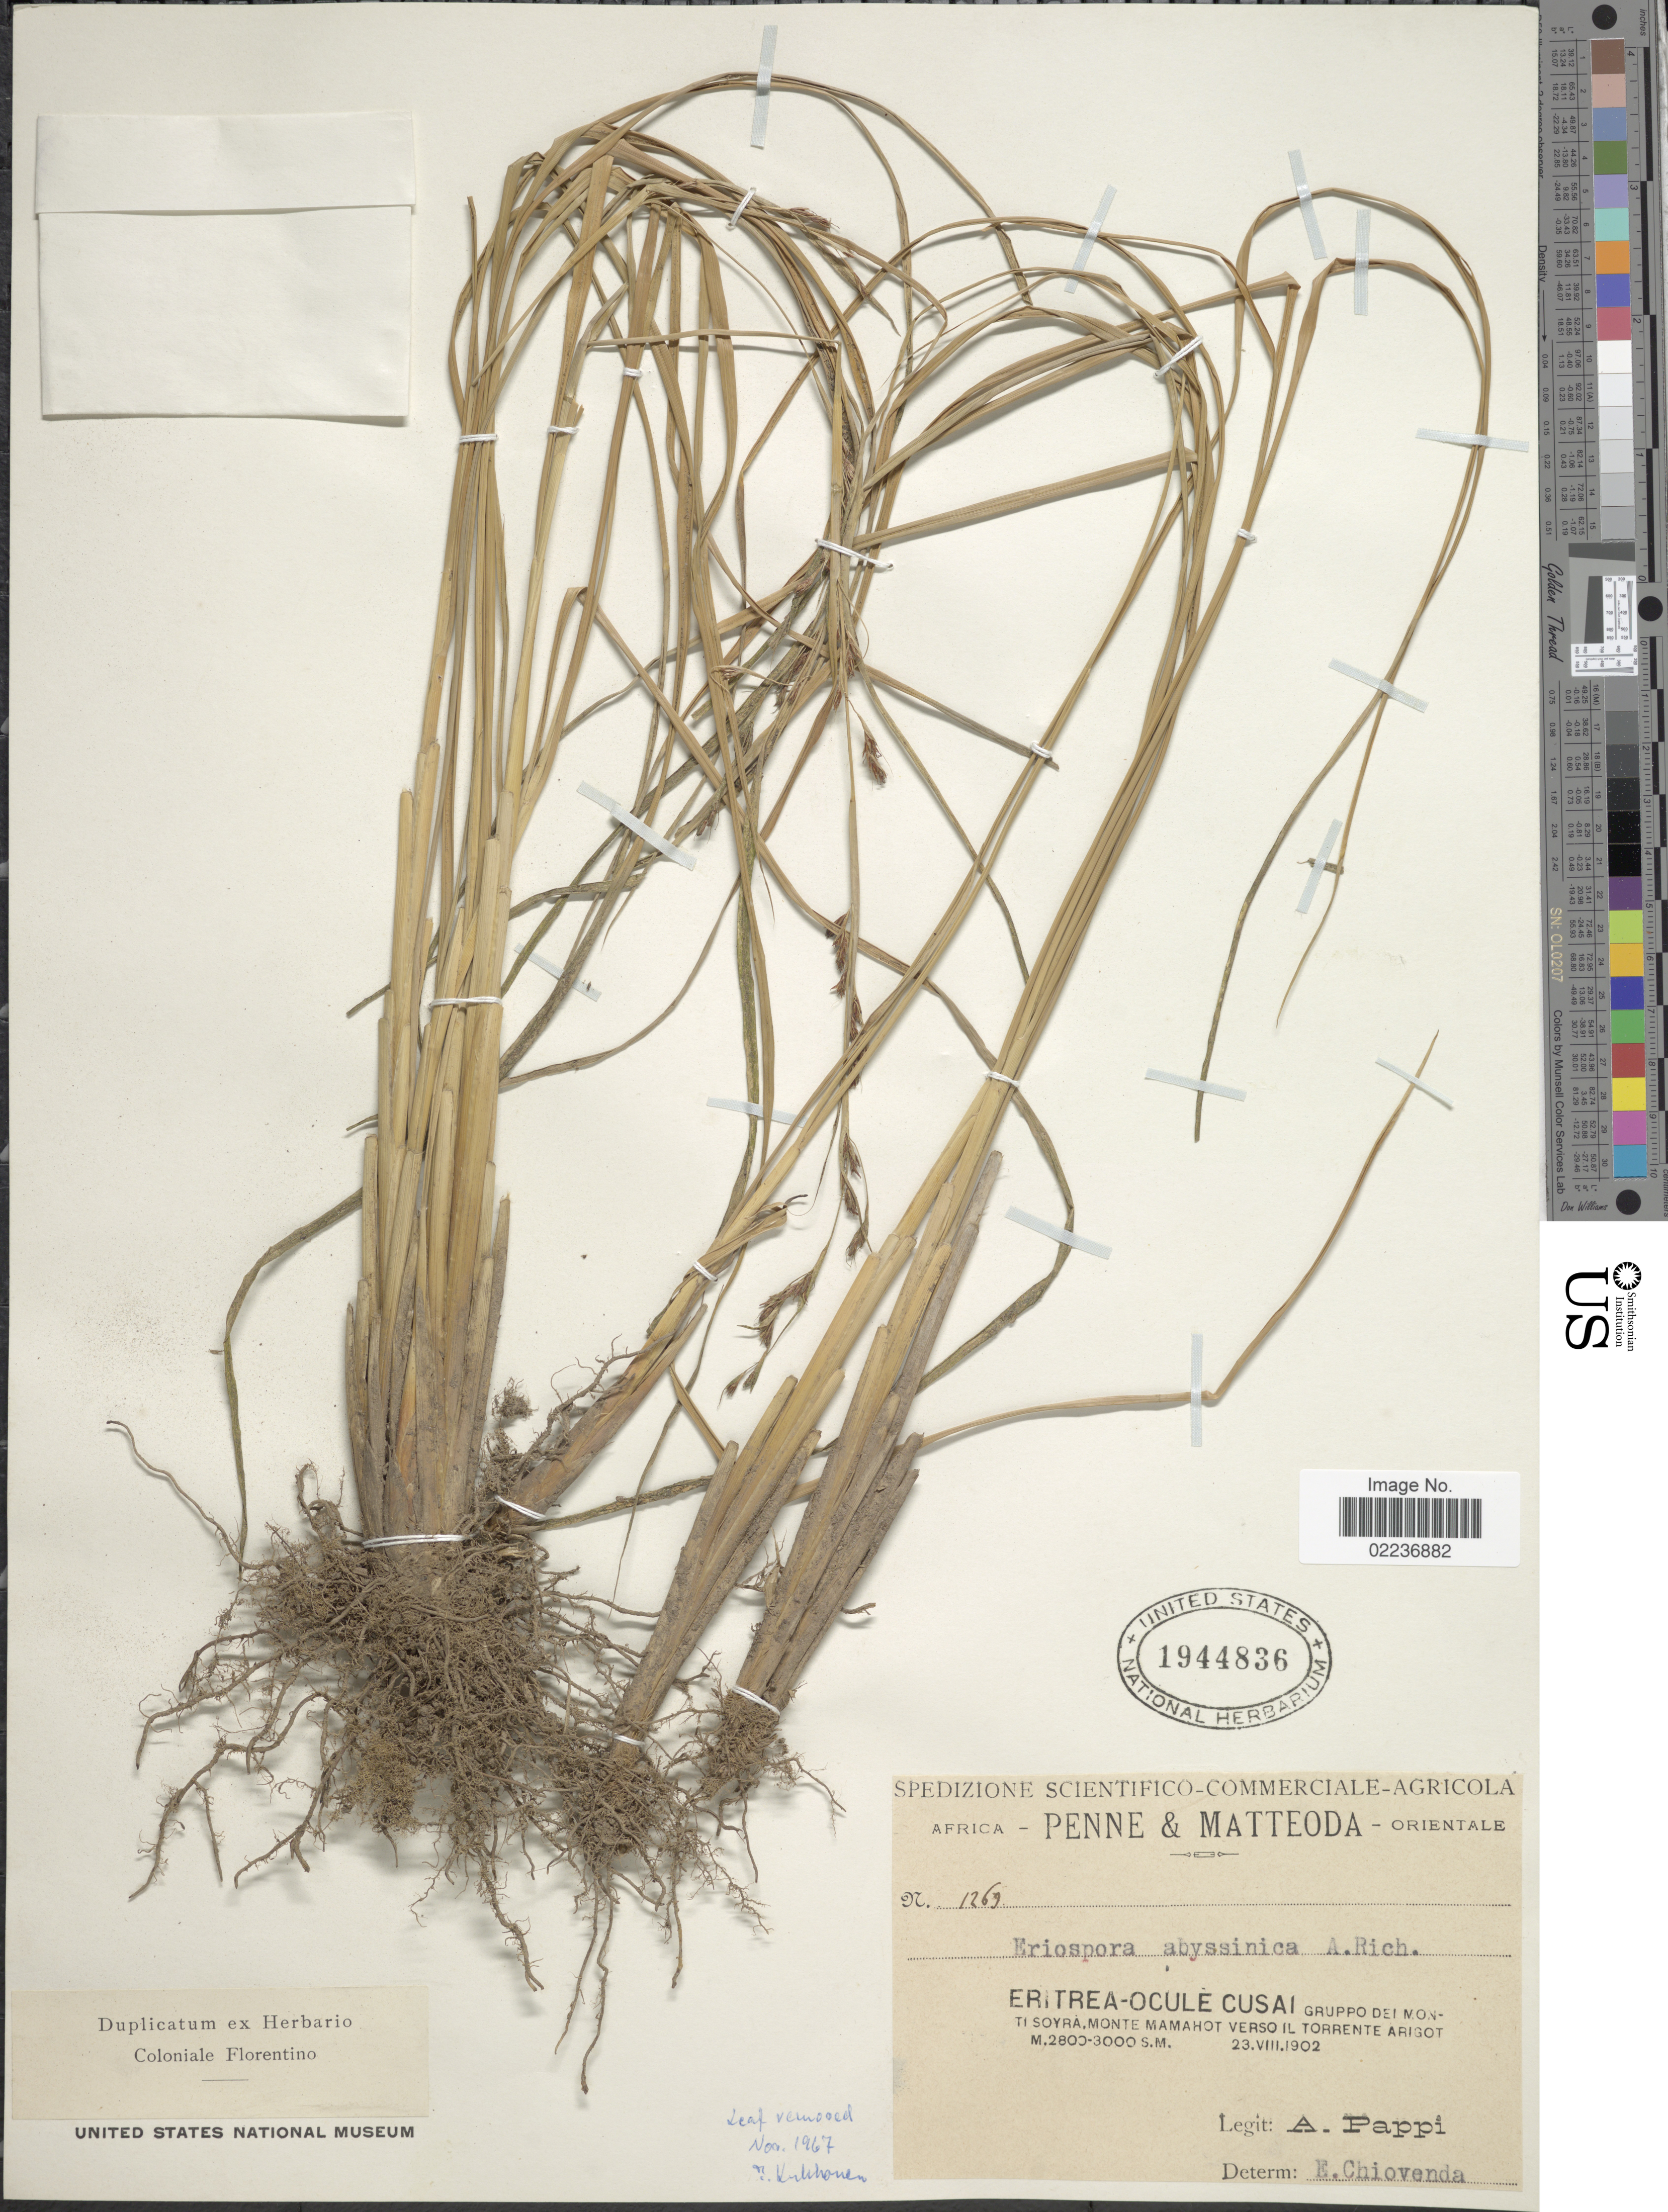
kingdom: Plantae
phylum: Tracheophyta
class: Liliopsida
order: Poales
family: Cyperaceae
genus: Coleochloa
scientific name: Coleochloa abyssinica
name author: (Hochst. ex A. Rich.) Gilly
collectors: A. Pappi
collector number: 1269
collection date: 1902-08-23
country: Eritrea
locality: Orientale, Eritrea-Ocule Cusai, Gruppo dei Monti Soyra, Monte Mamahot Verso Il Torrente Arigot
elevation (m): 2800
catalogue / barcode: US 1944836